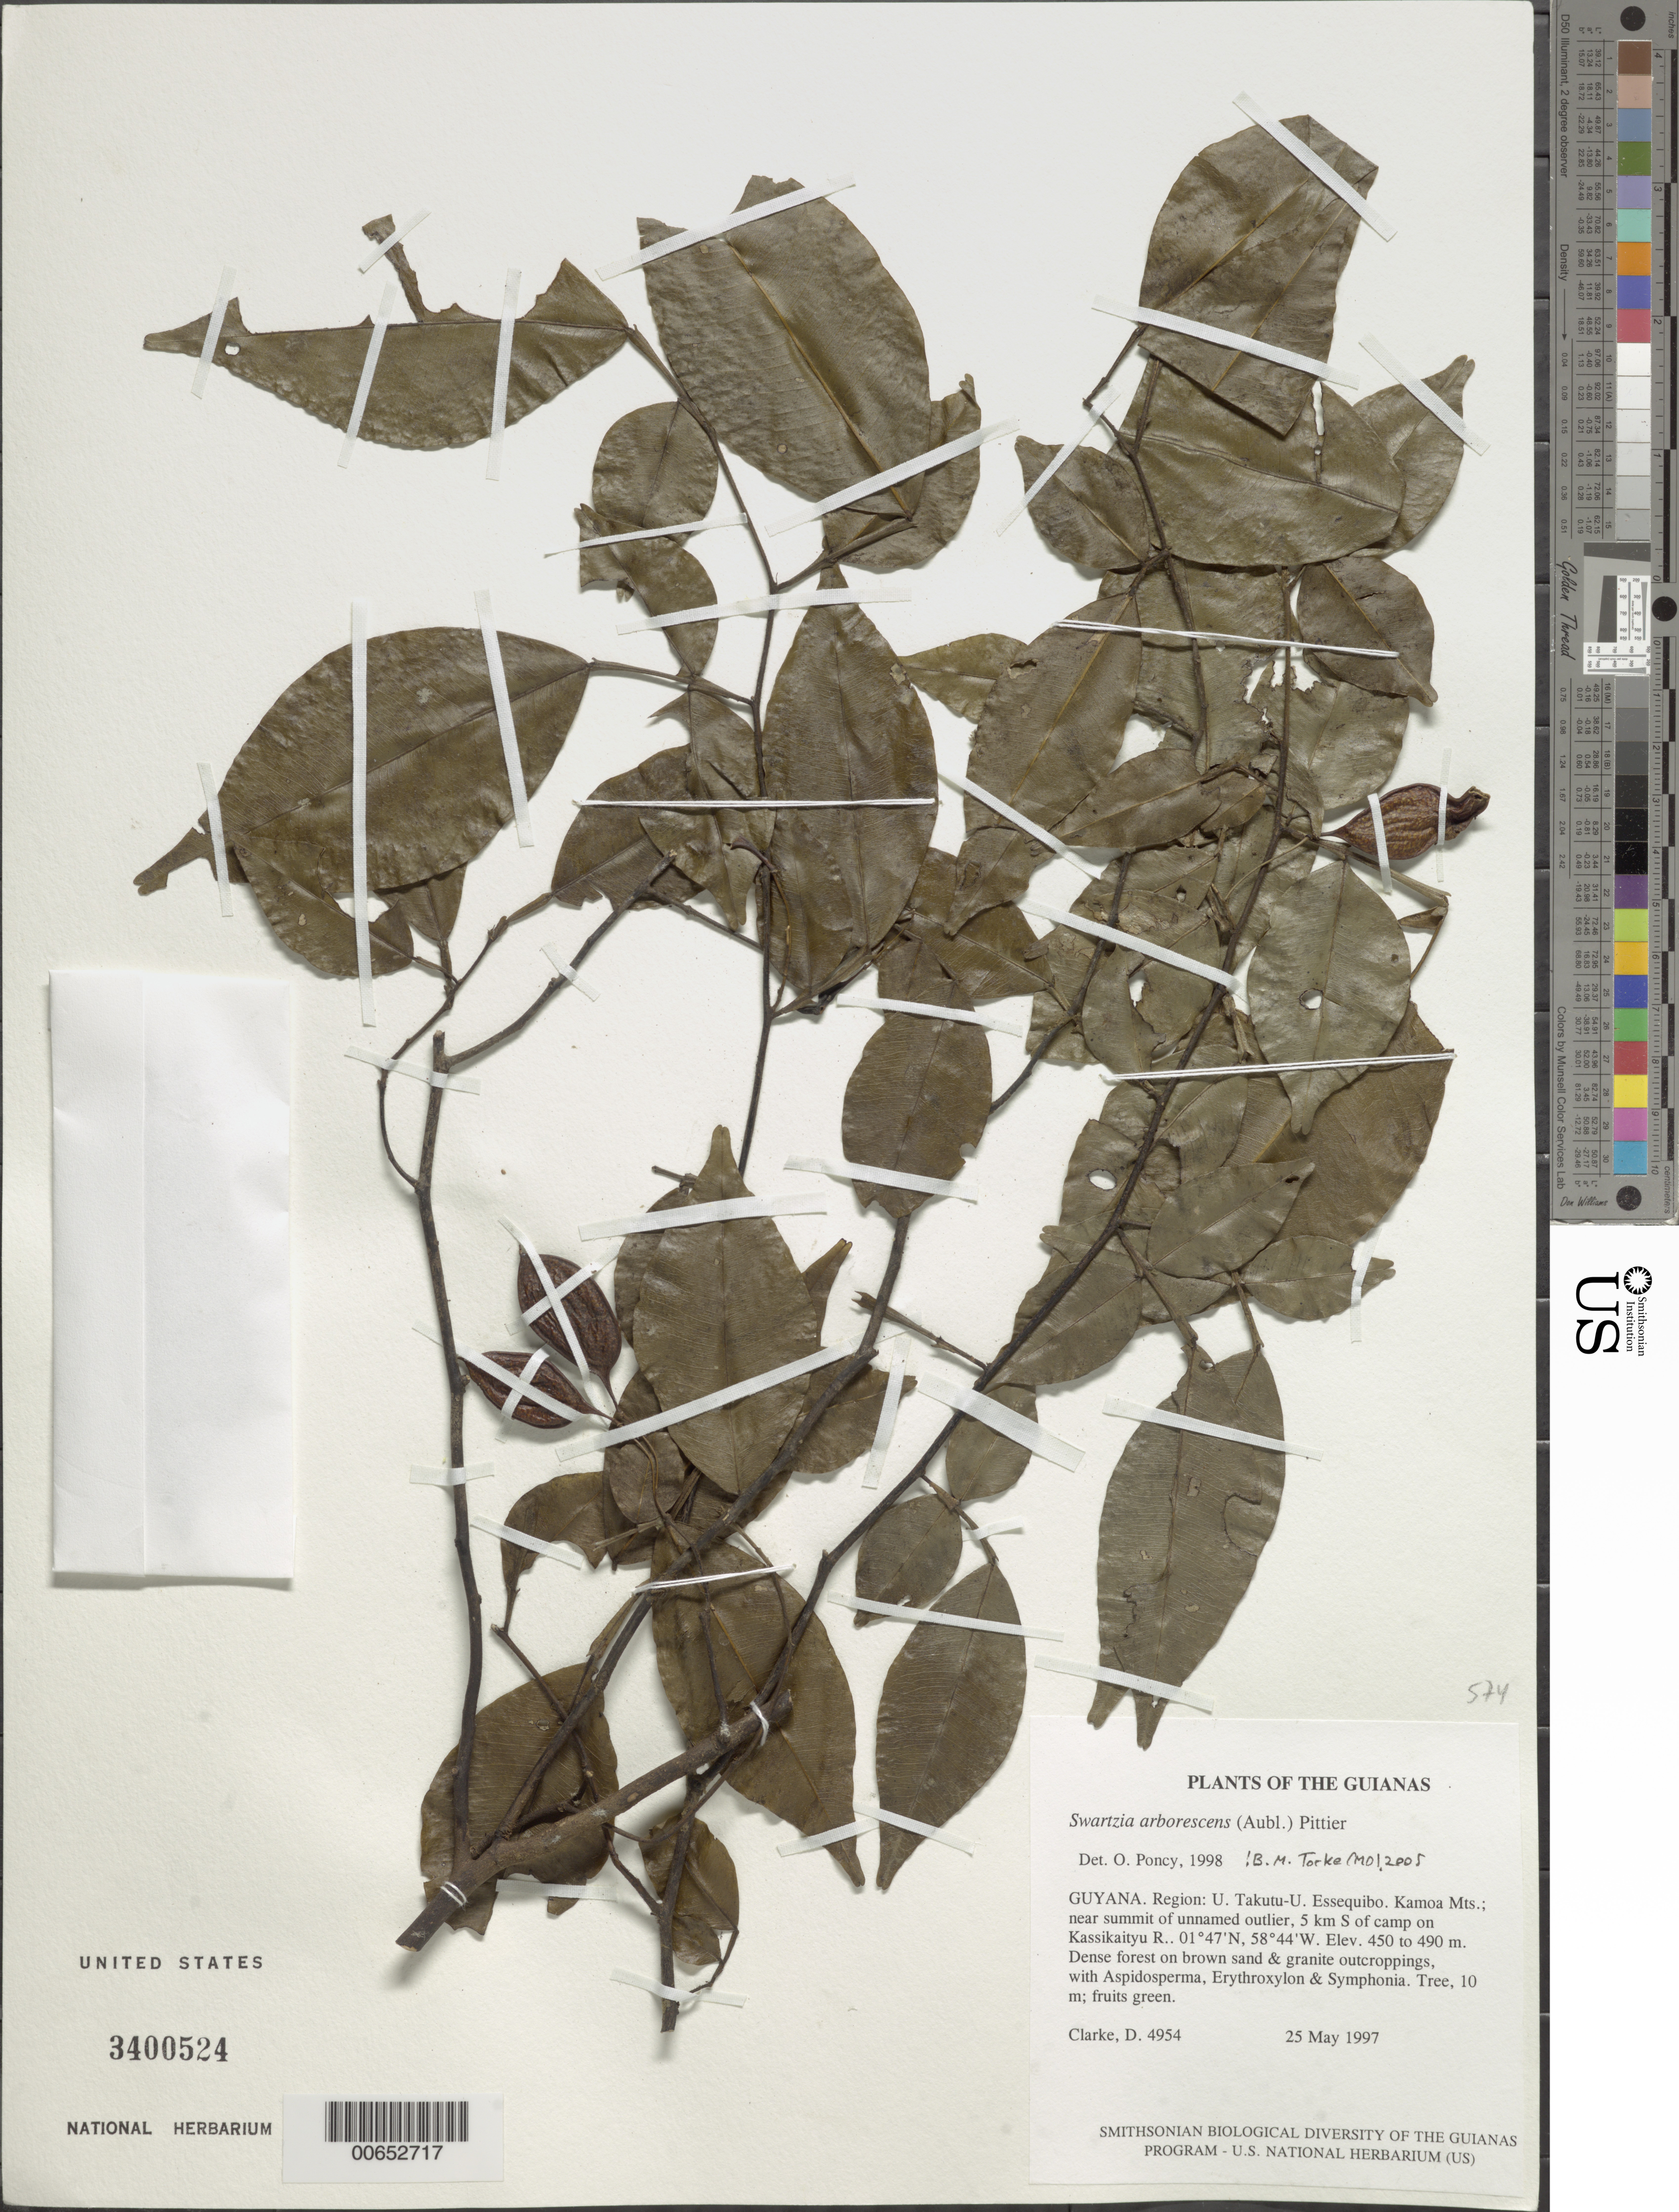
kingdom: Plantae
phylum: Tracheophyta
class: Magnoliopsida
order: Fabales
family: Fabaceae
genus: Swartzia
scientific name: Swartzia arborescens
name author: (Aubl.) Pittier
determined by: Poncy, O.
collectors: H. D. Clarke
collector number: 4954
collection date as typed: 25 May 1997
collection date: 1997-05-25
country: Guyana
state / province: U. Takutu-U. Essequibo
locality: Kamoa Mts.; near summit of unnamed outlier, 5 km S of camp on Kassikaityu R.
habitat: Dense forest on brown sand & granite outcroppings, with Aspidosperma, Erythroxylum & Symphonia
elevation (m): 450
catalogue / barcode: US 3400524